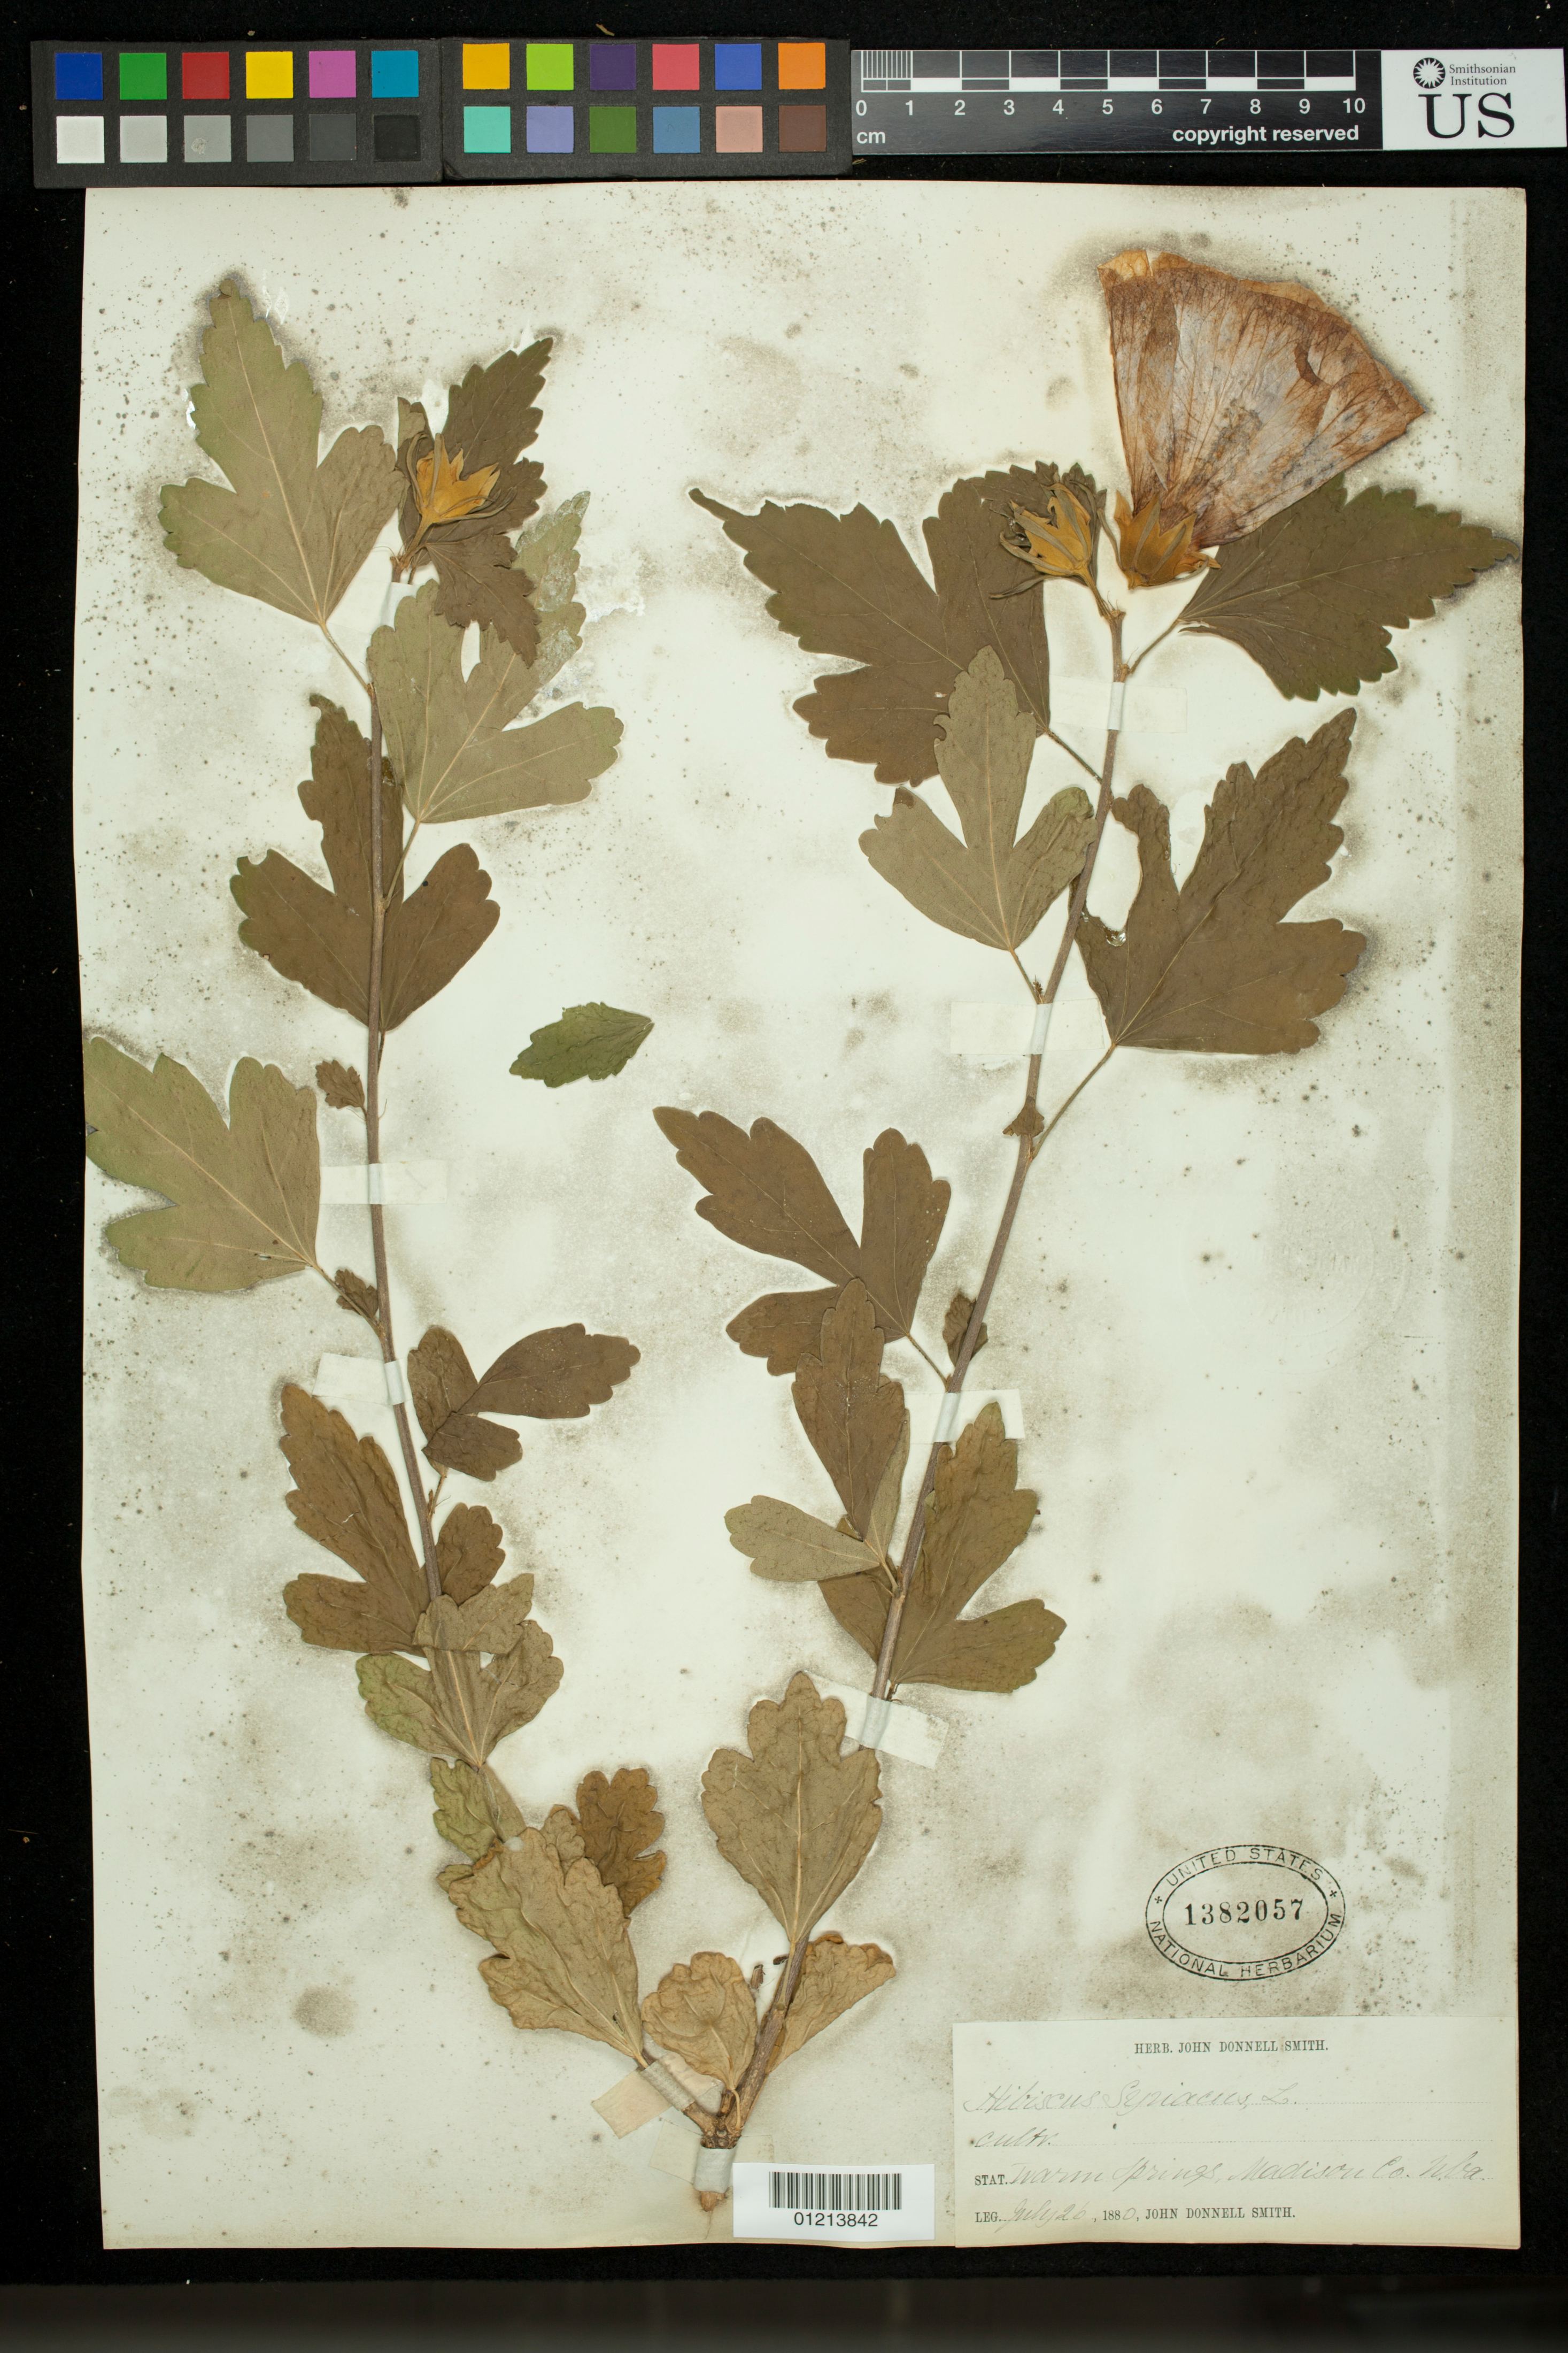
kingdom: Plantae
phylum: Tracheophyta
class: Magnoliopsida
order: Malvales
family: Malvaceae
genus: Hibiscus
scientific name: Hibiscus syriacus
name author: L.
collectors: J. Donnell Smith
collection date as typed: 26 Jul 1880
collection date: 1880-07-26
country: United States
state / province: Nebraska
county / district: Madison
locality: Warm Springs, Madison Co.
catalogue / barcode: US 1382057